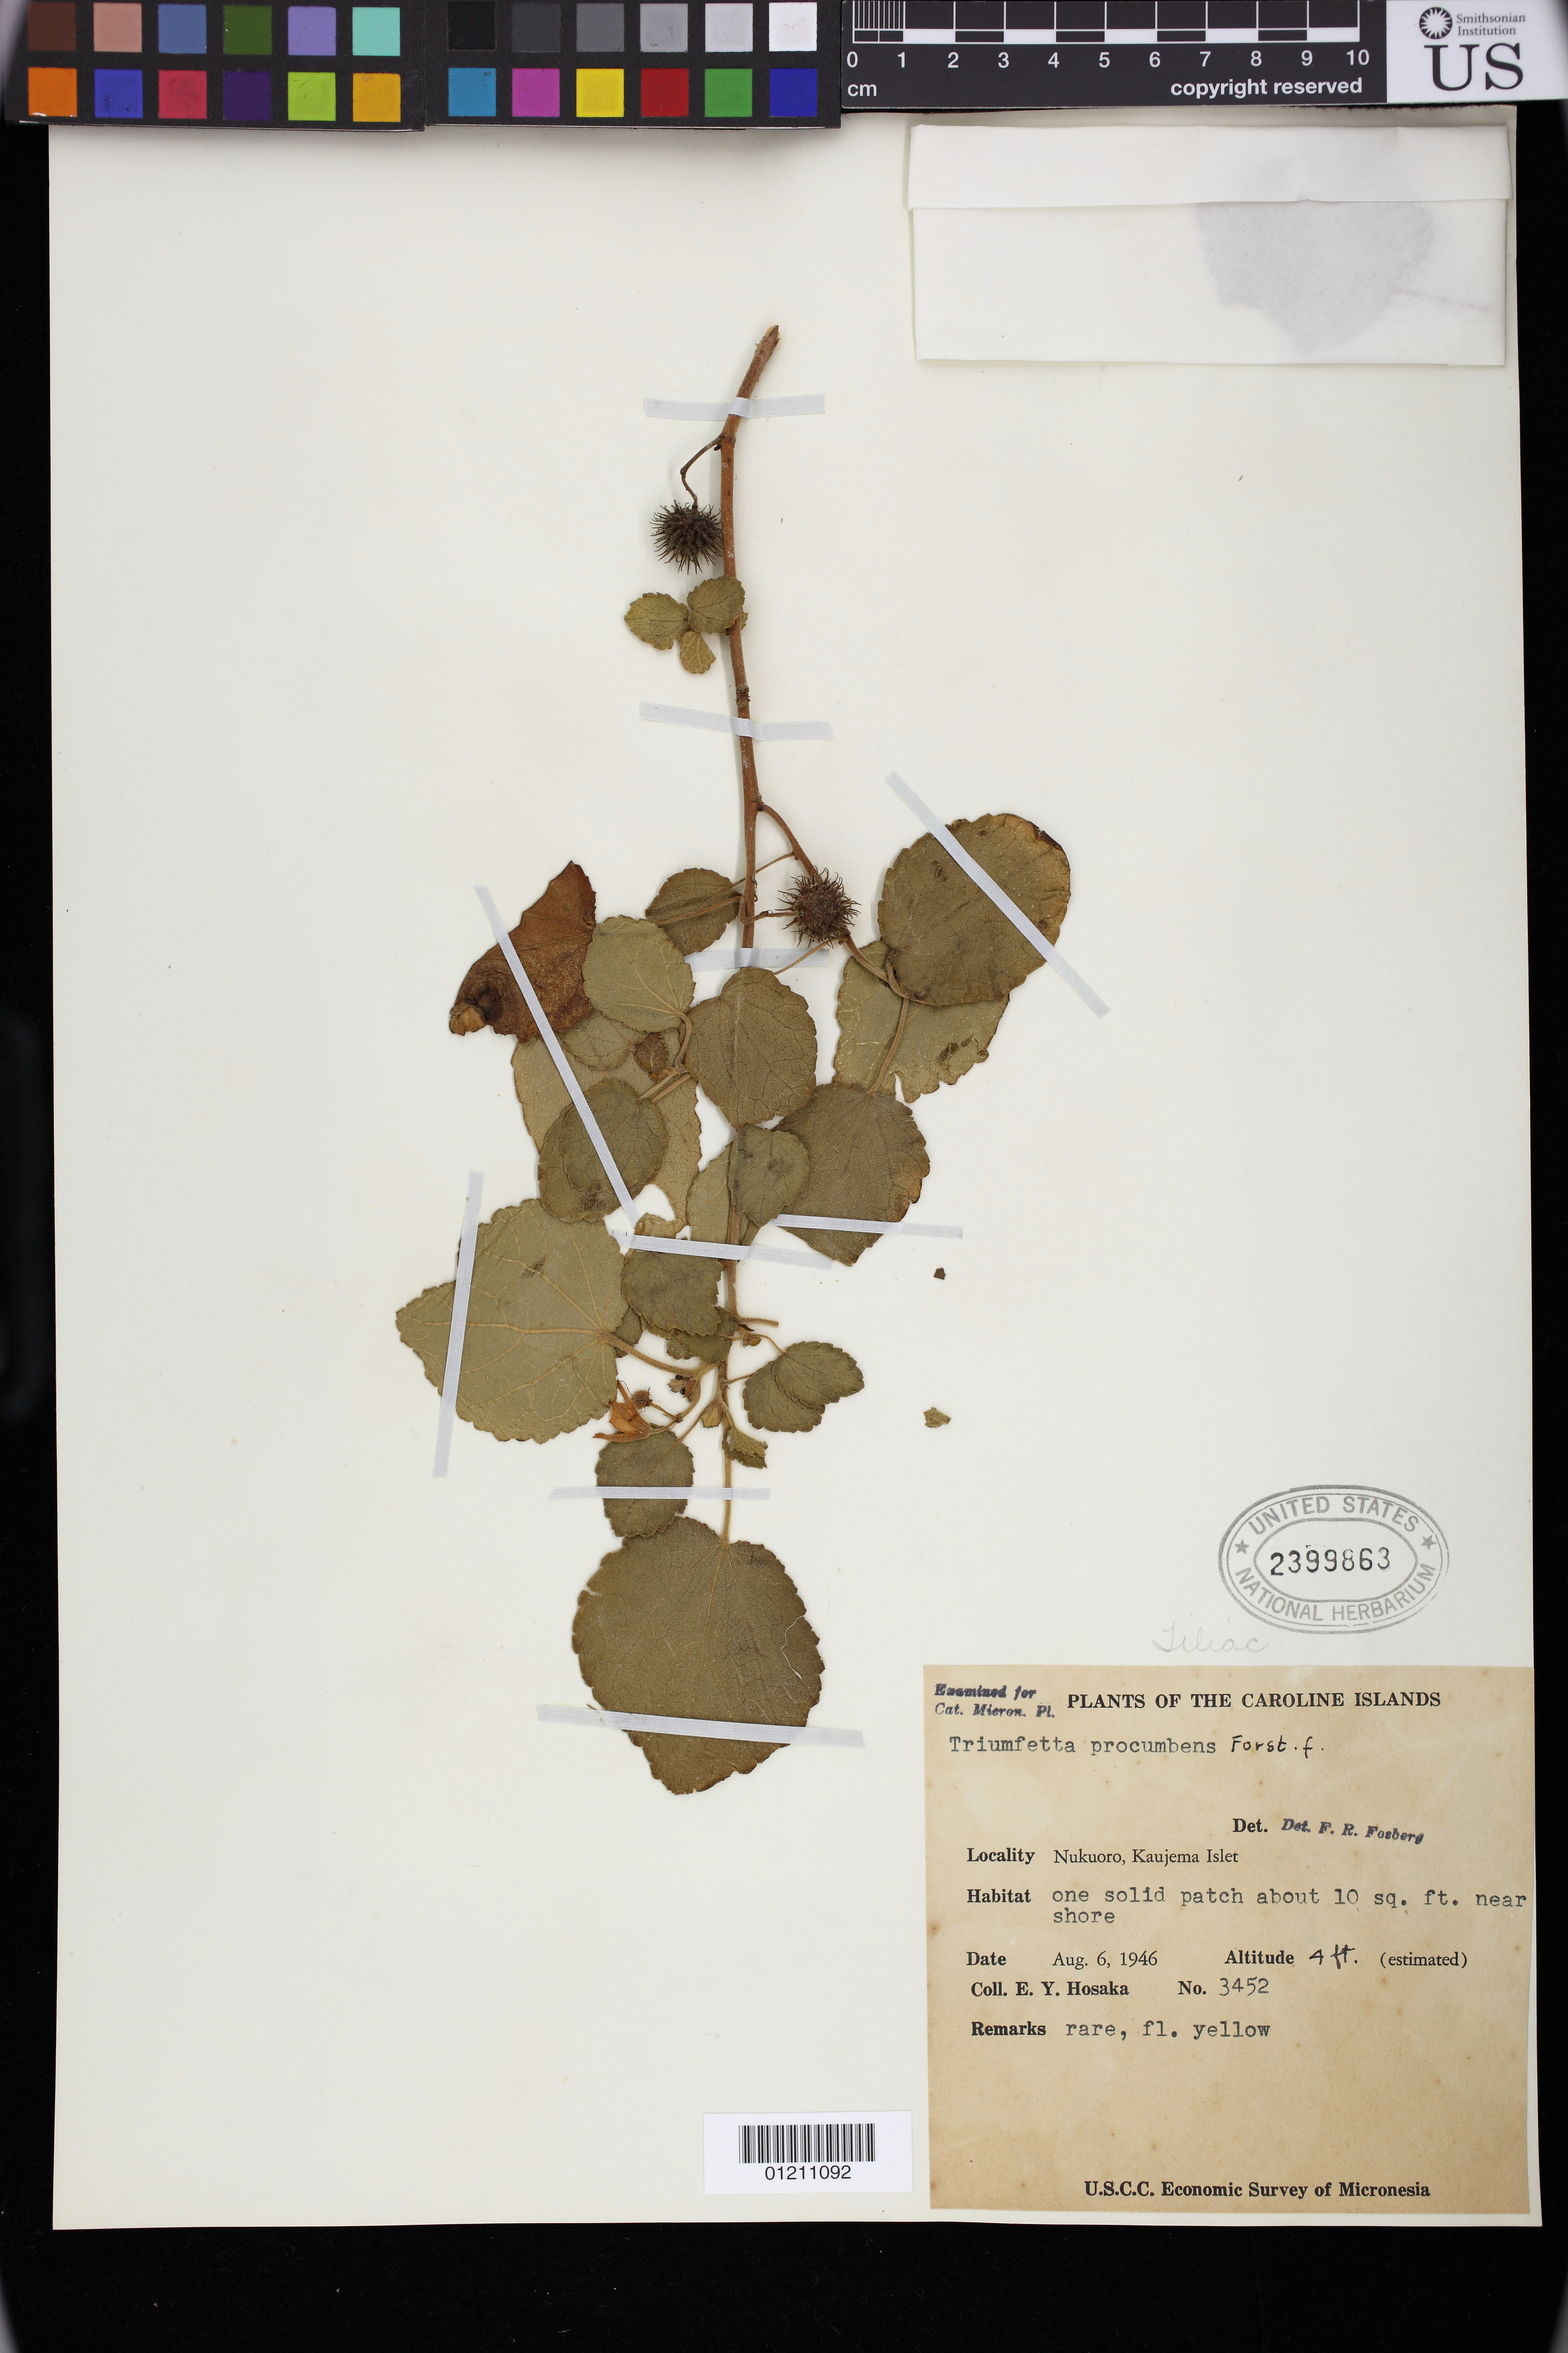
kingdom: Plantae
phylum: Tracheophyta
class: Magnoliopsida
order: Malvales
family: Malvaceae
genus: Triumfetta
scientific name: Triumfetta procumbens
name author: G. Forst.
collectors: E. Y. Hosaka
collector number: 3452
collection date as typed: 08 Jun 1946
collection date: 1946-06-08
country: Micronesia, Federated States of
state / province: Pohnpei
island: Nukuoro Atoll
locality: Caroline Islands: Nukuoro, Kaujema Islet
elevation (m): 1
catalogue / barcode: US 2399863